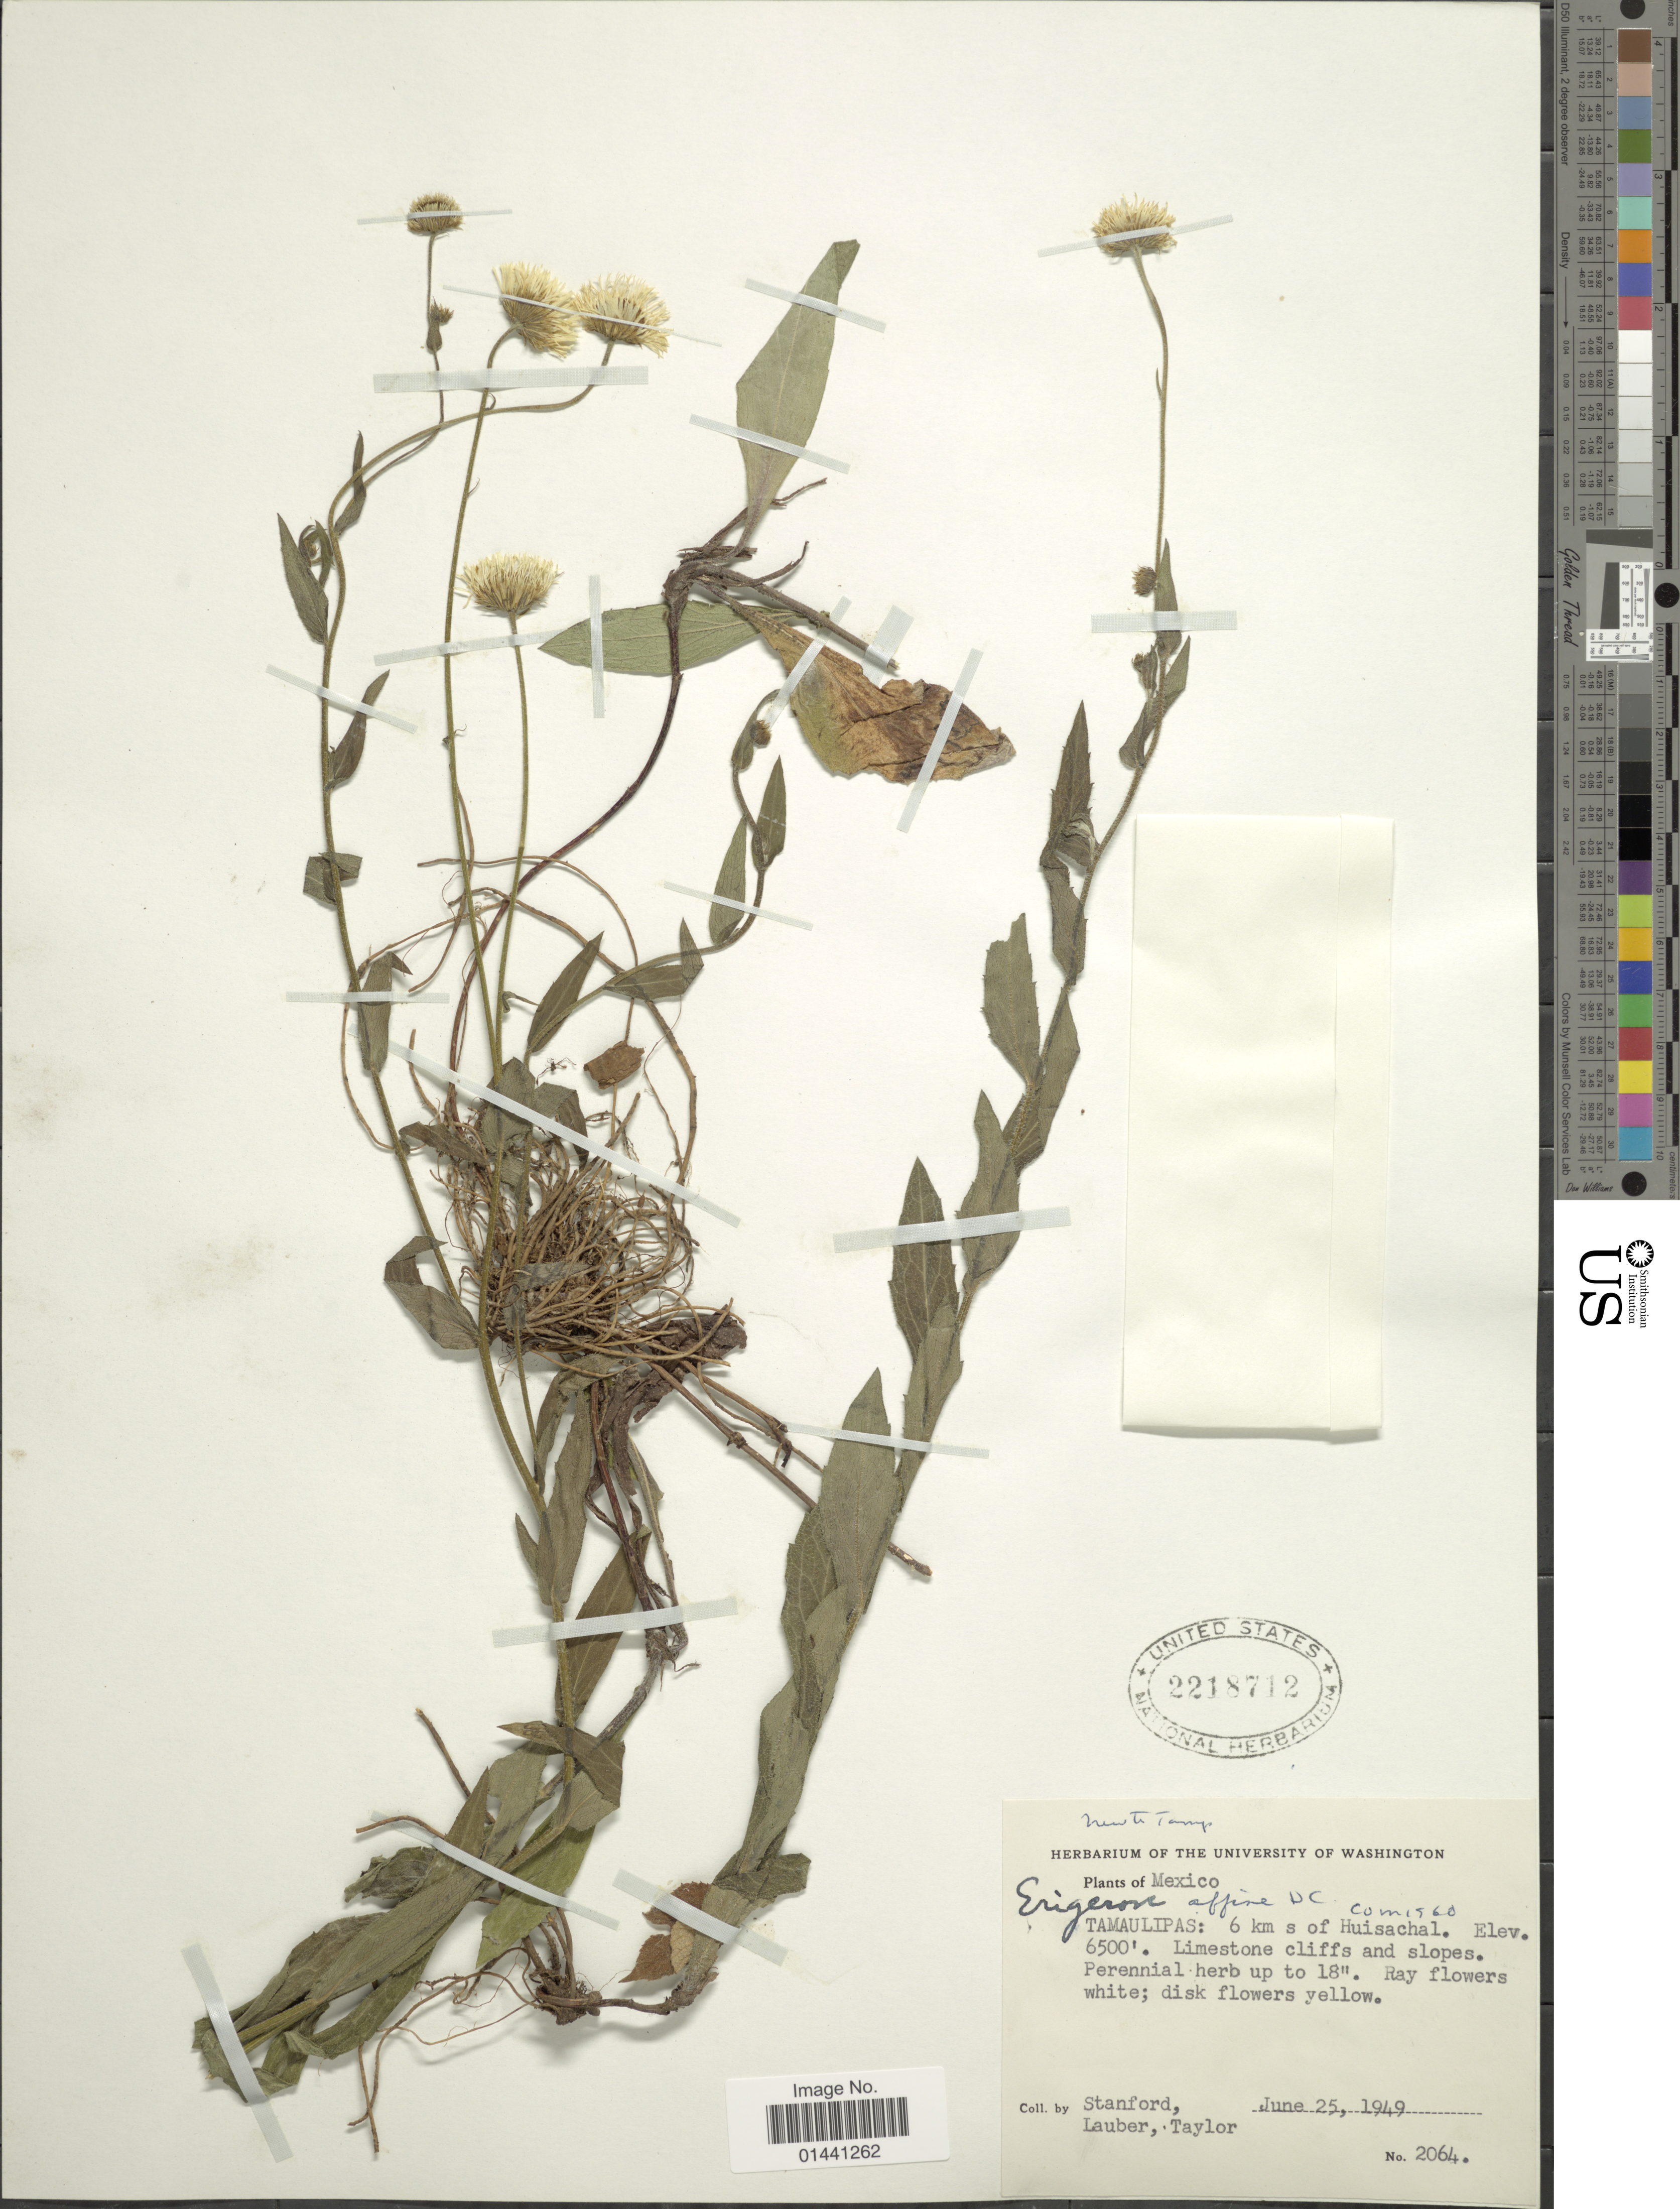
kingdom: Plantae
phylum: Tracheophyta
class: Magnoliopsida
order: Asterales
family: Asteraceae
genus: Erigeron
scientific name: Erigeron affinis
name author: V.M. Badillo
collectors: -. Stanford, Lauber, -- & -- Taylor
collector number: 2064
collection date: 1949-06-25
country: Mexico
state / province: Tamaulipas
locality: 6 km s of Huisachal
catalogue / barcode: US 2218712